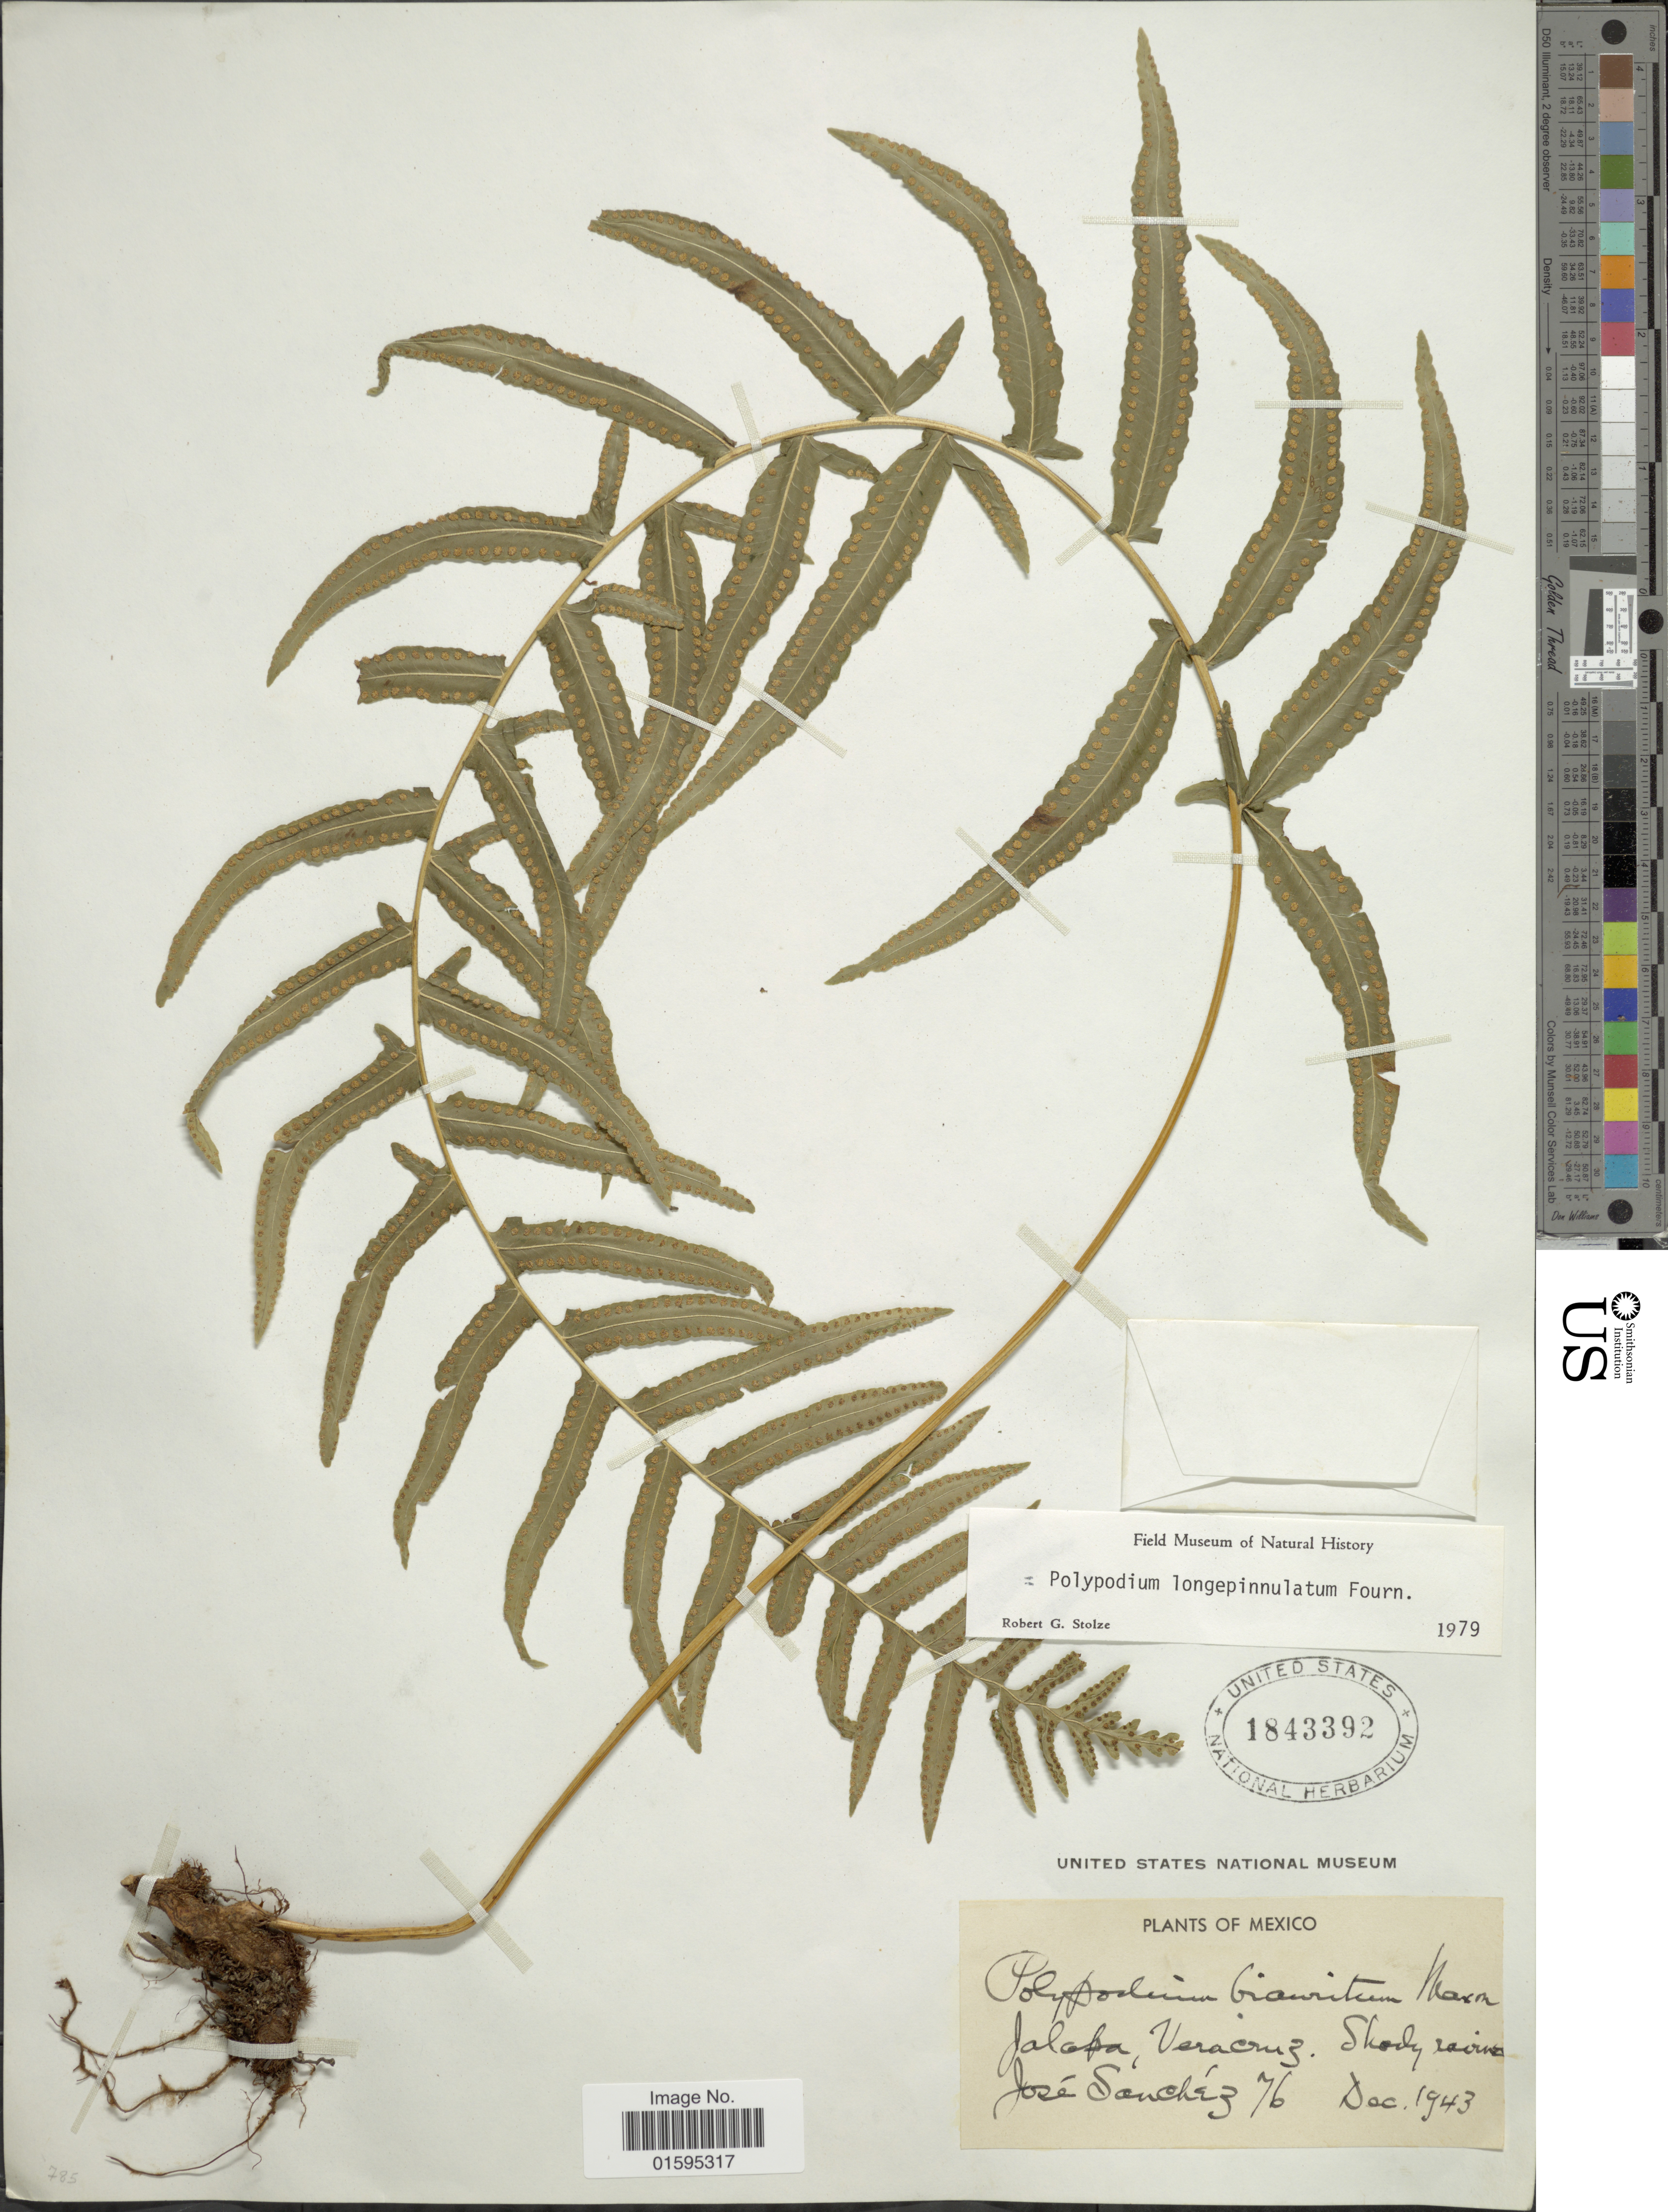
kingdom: Plantae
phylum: Tracheophyta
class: Polypodiopsida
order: Polypodiales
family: Polypodiaceae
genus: Polypodium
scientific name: Polypodium longepinnulatum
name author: E. Fourn.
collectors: J. Sánchez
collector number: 76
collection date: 1943-12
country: Mexico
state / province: Veracruz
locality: Jalapa, Veracruz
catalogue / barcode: US 1843392